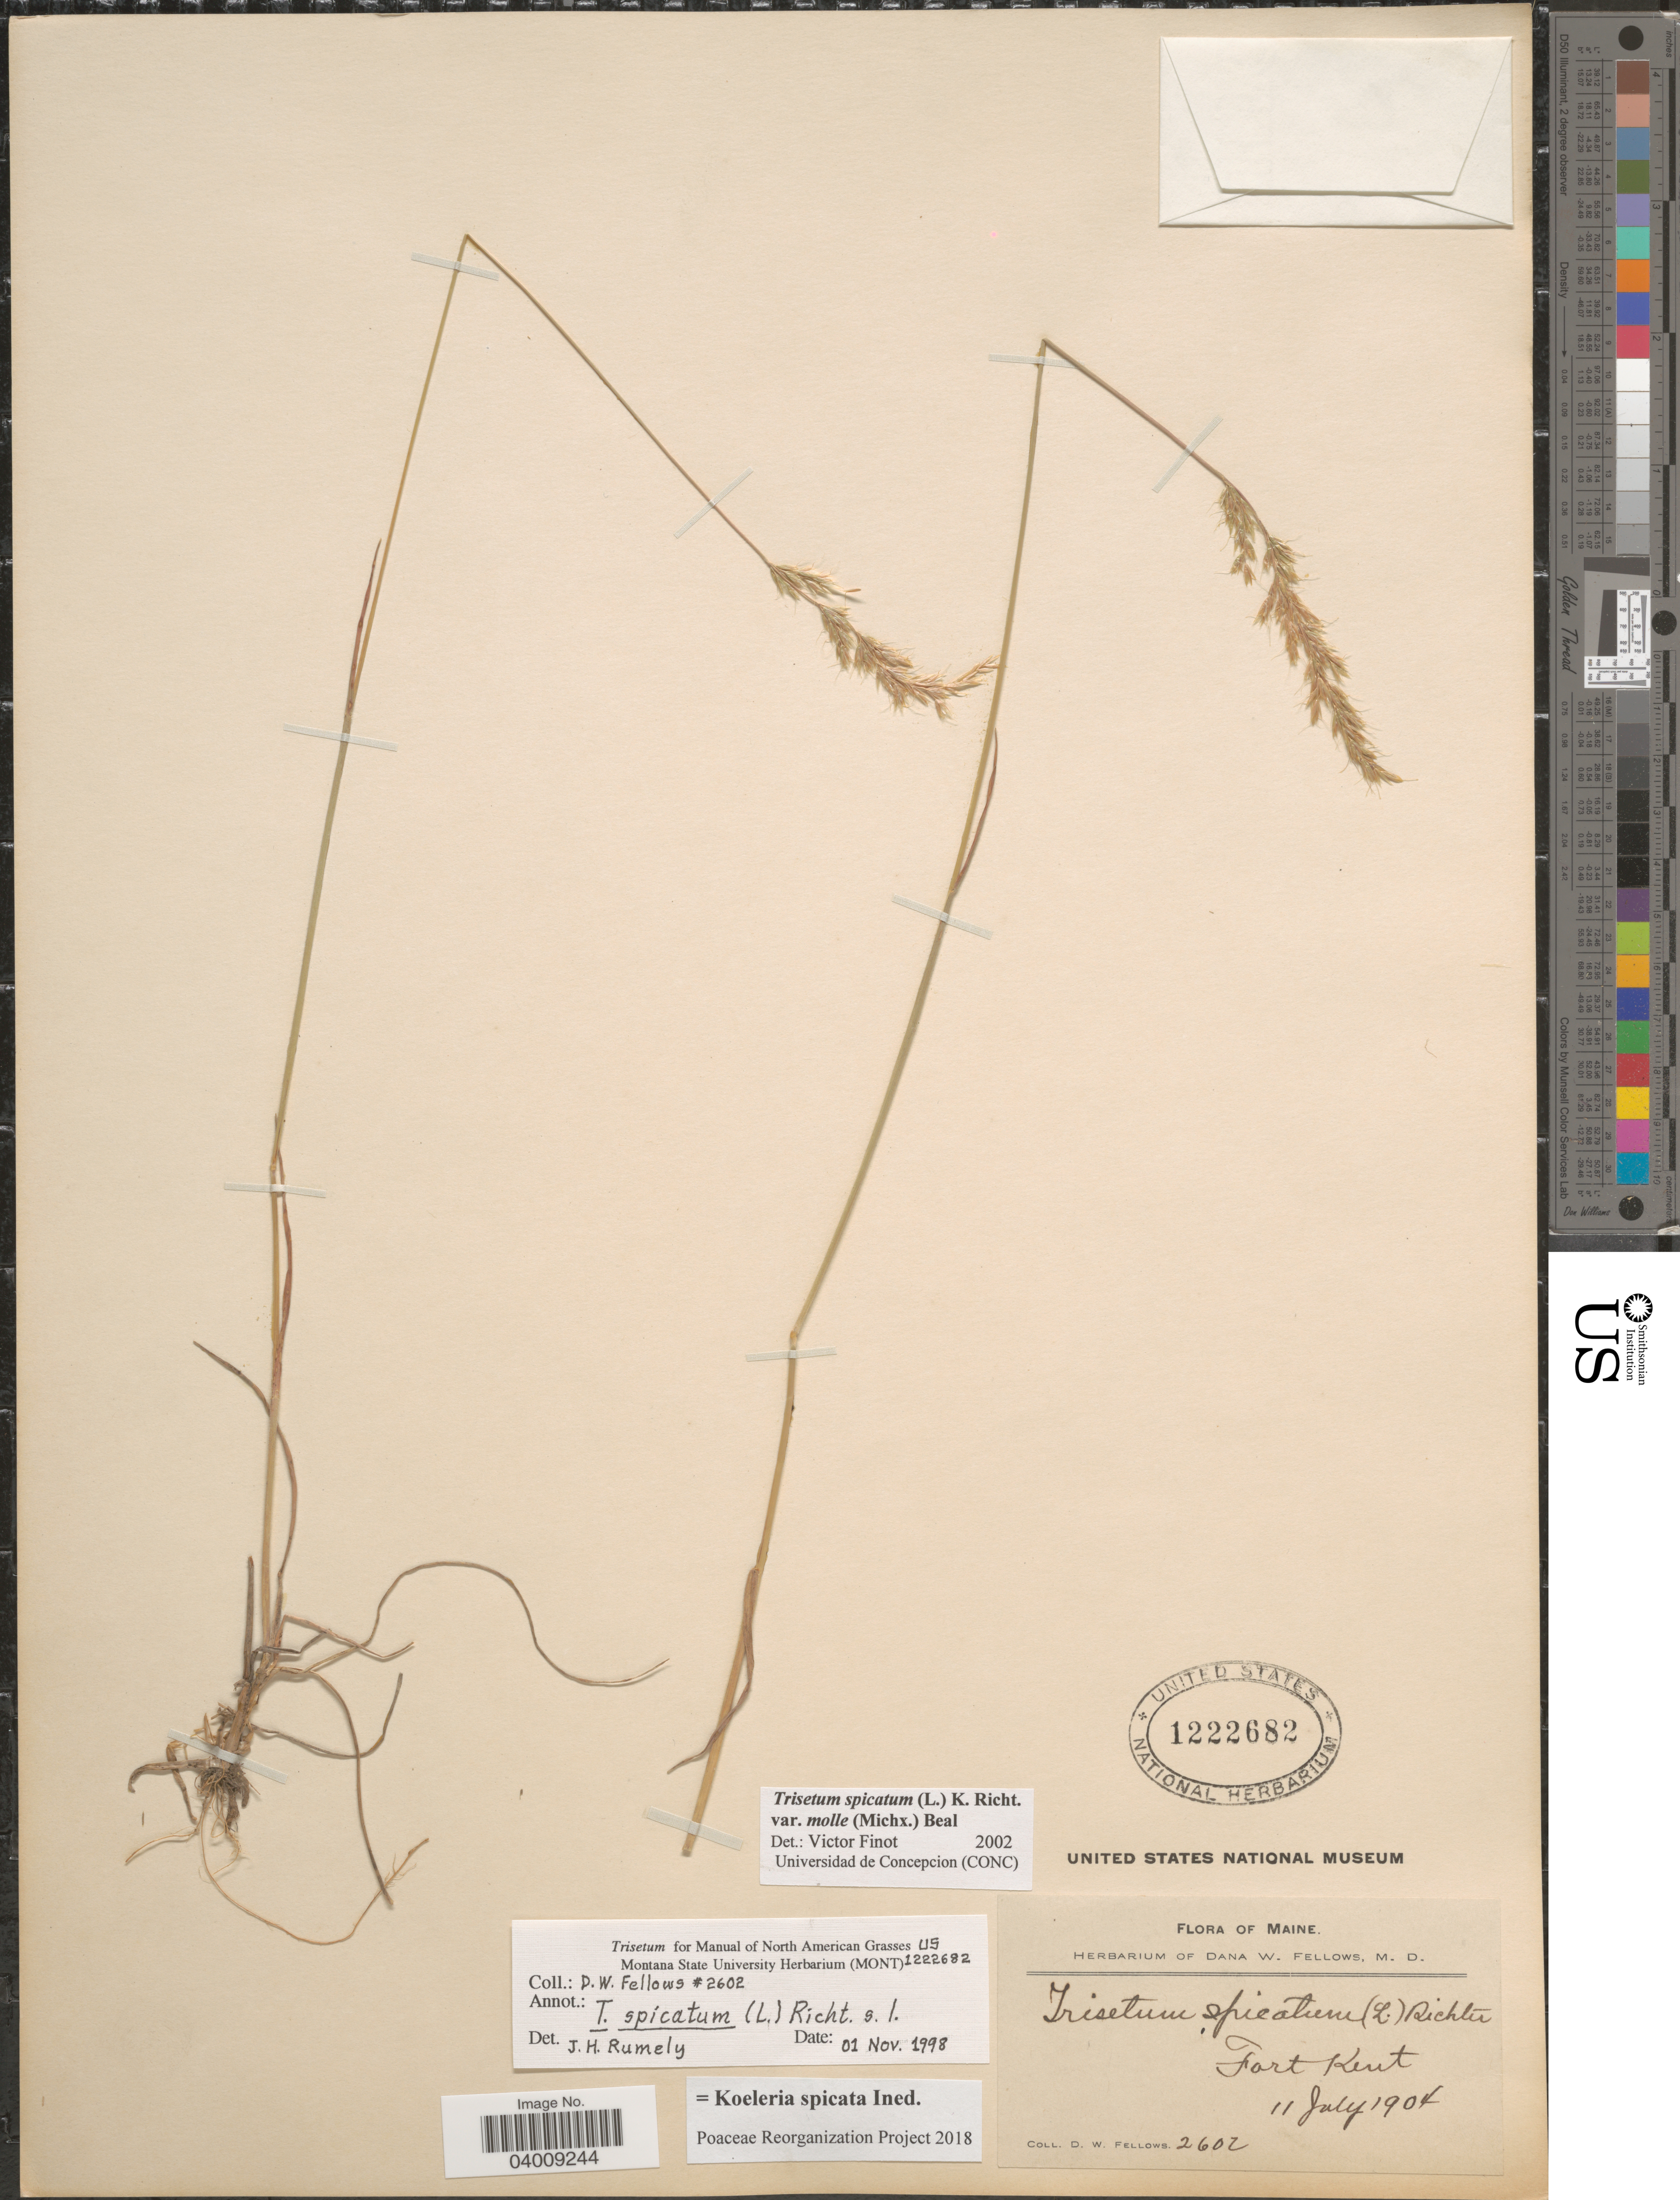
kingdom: Plantae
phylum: Tracheophyta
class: Liliopsida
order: Poales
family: Poaceae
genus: Koeleria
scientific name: Koeleria spicata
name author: (L.) Barberá et al.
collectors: D. W. Fellows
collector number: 2602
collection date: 1904-07-11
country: United States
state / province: Maine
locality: Fort Kent.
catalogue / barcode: US 1222682